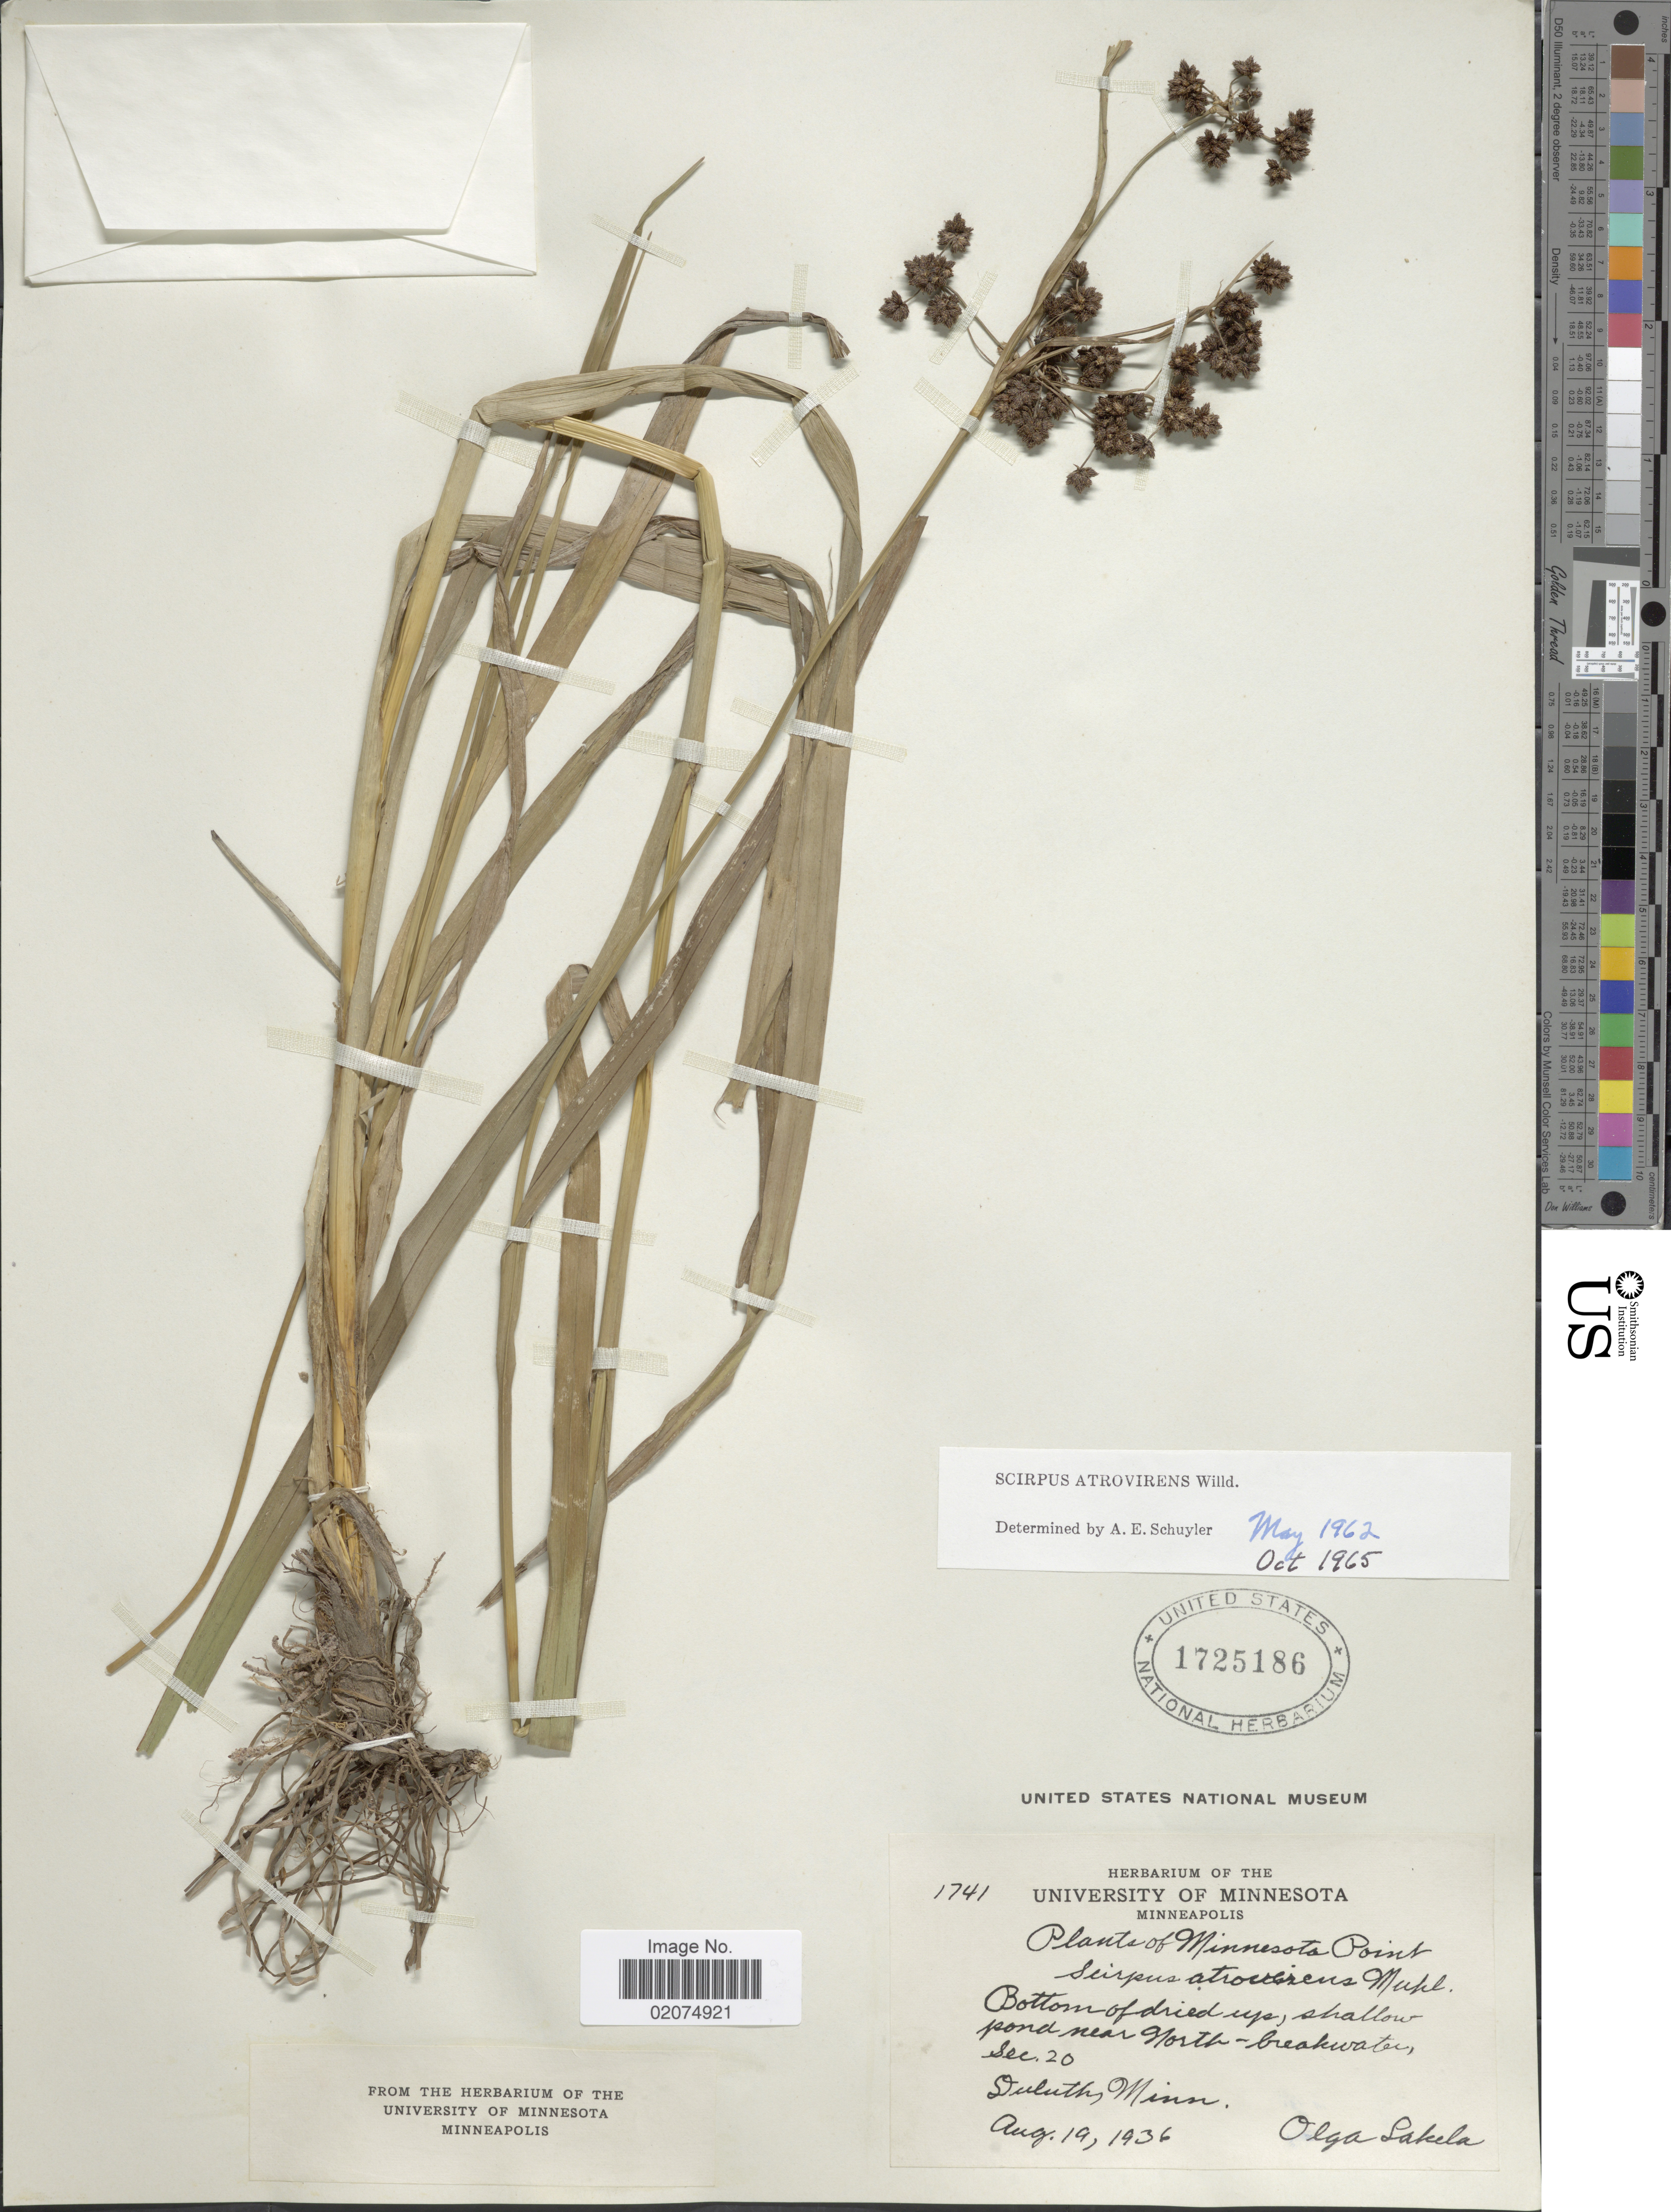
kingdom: Plantae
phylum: Tracheophyta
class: Liliopsida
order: Poales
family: Cyperaceae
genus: Scirpus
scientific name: Scirpus atrovirens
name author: Willd.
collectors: O. K. Lakela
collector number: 1741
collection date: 1936-08-19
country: United States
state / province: Minnesota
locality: Pond near North-breakwater, Sec20, Duluth, Minn.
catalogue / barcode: US 1725186